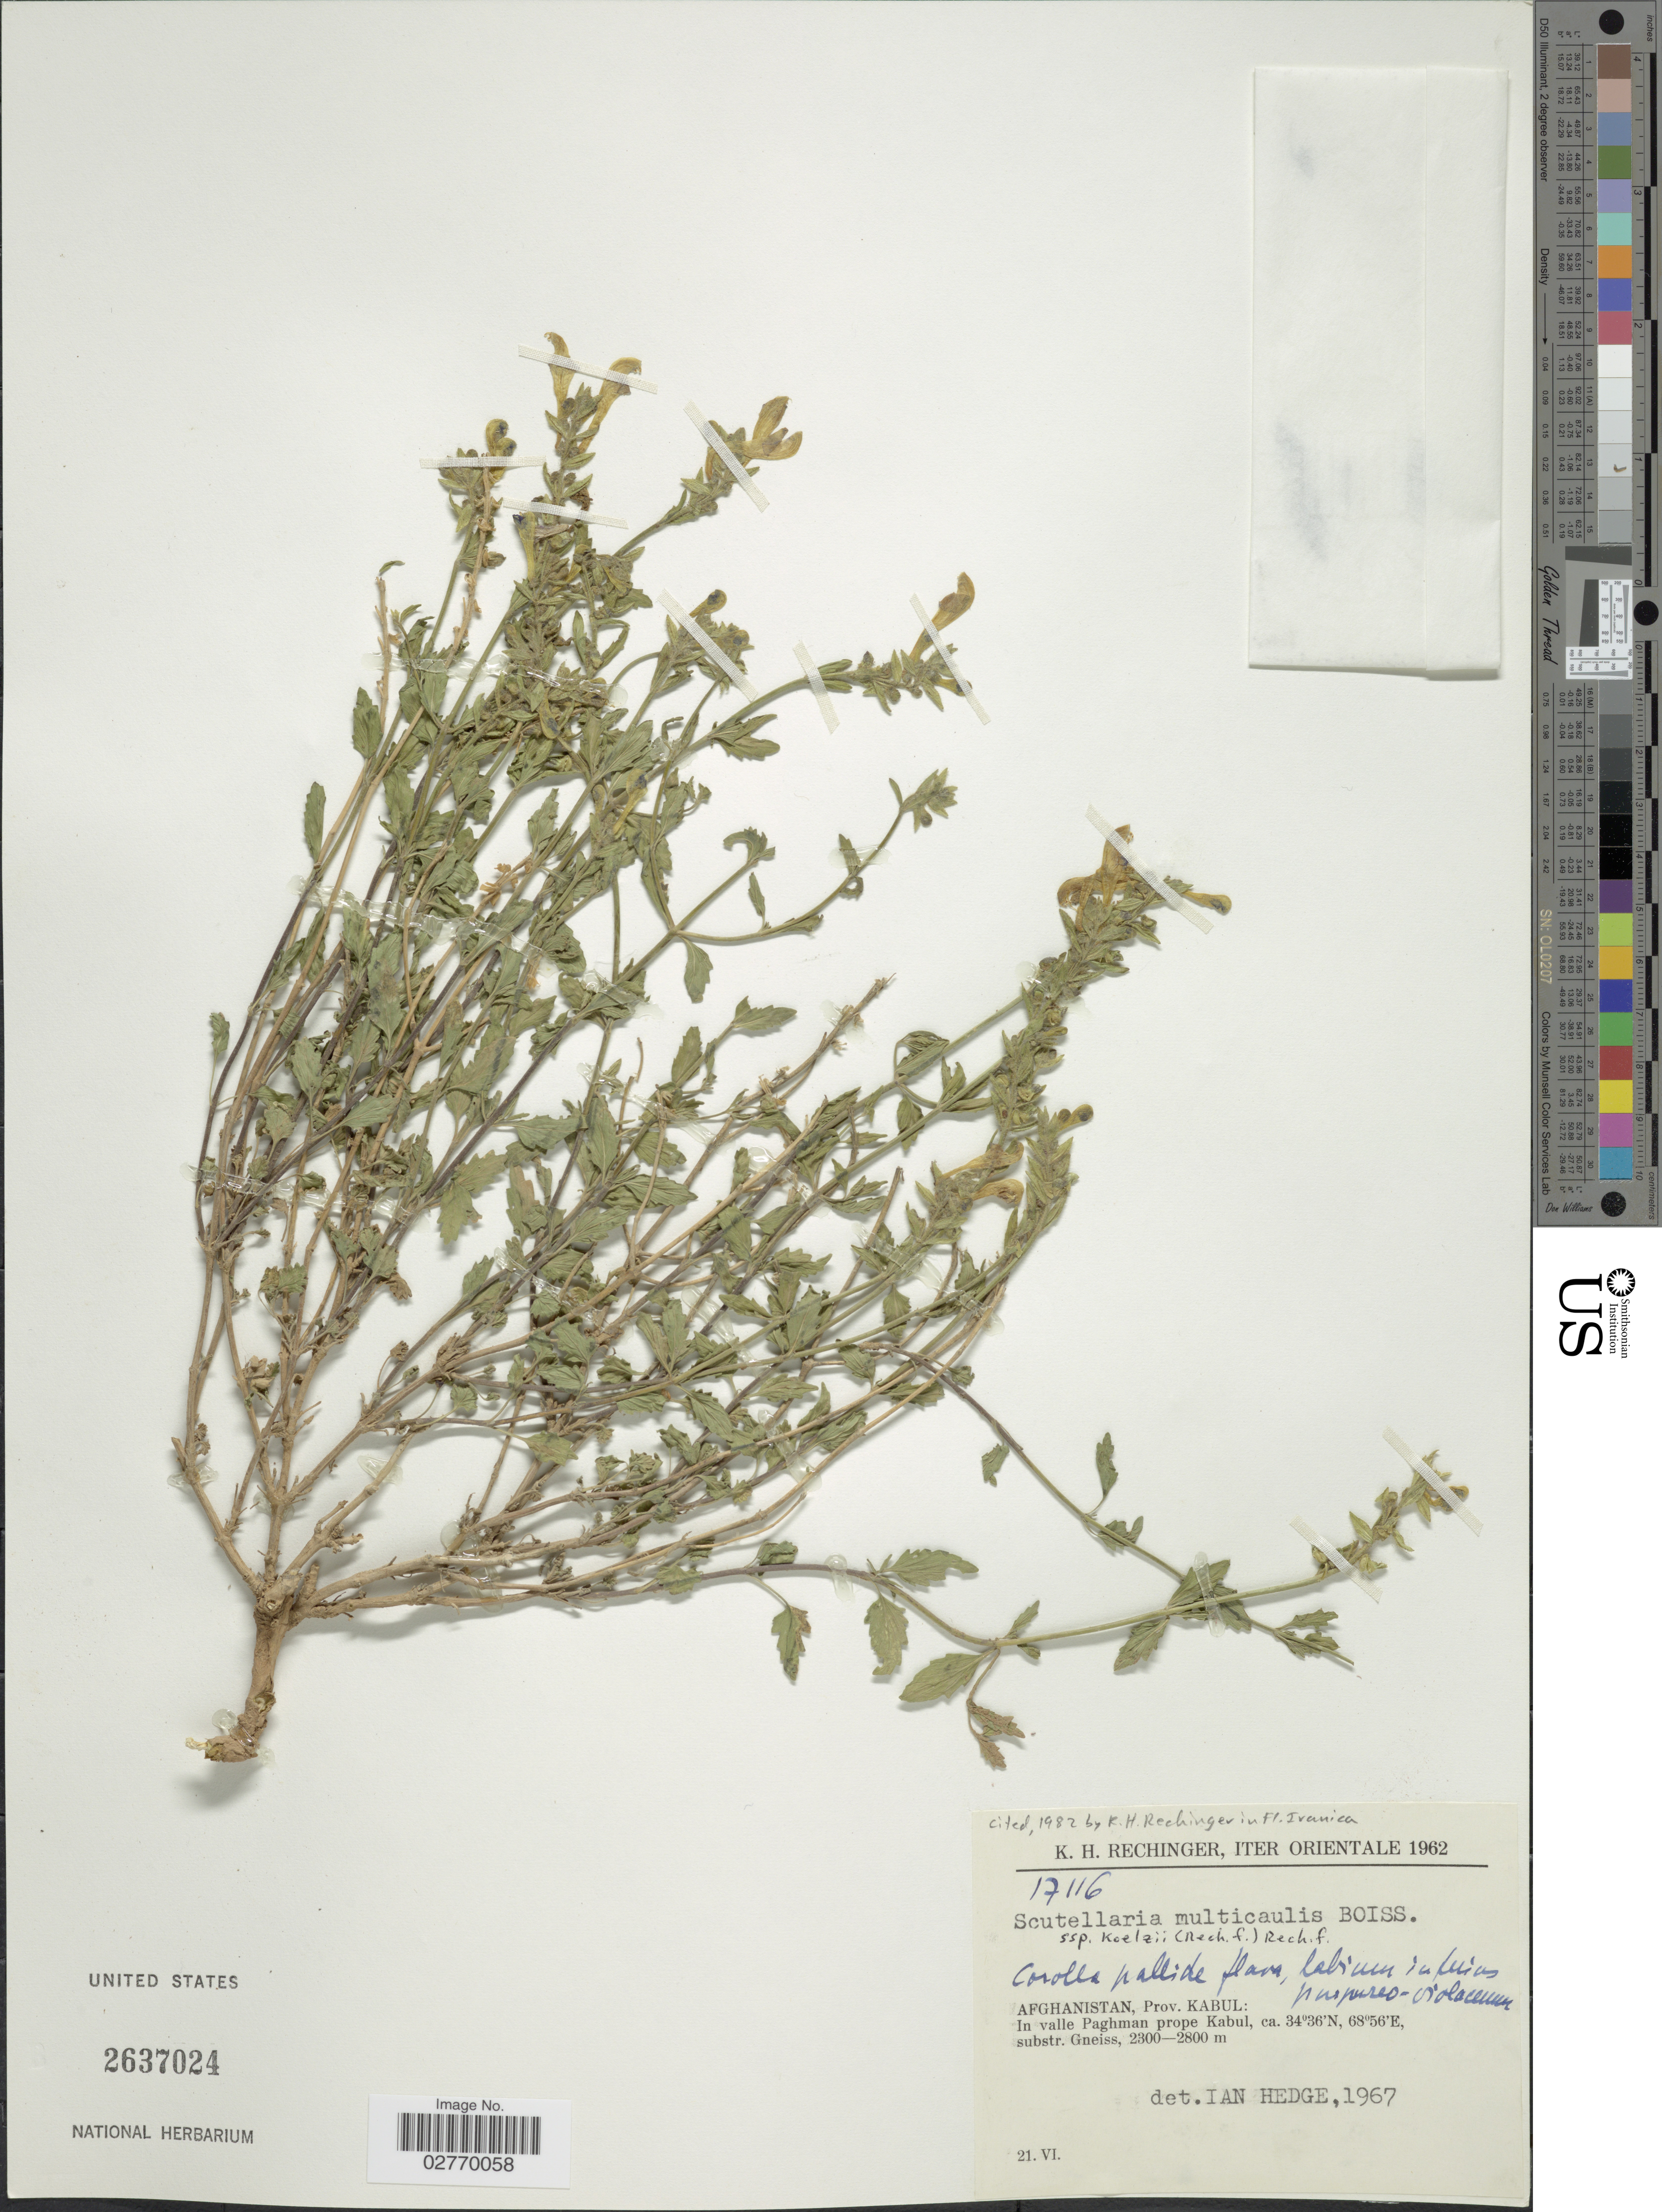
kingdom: Plantae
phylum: Tracheophyta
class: Magnoliopsida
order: Lamiales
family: Lamiaceae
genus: Scutellaria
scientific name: Scutellaria multicaulis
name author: Boiss.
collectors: K. H. Rechinger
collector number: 17116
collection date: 1962-06-21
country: Afghanistan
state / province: Kabul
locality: In valle Paghman prope Kabul, substr. Gneiss.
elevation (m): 2300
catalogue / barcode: US 2637024